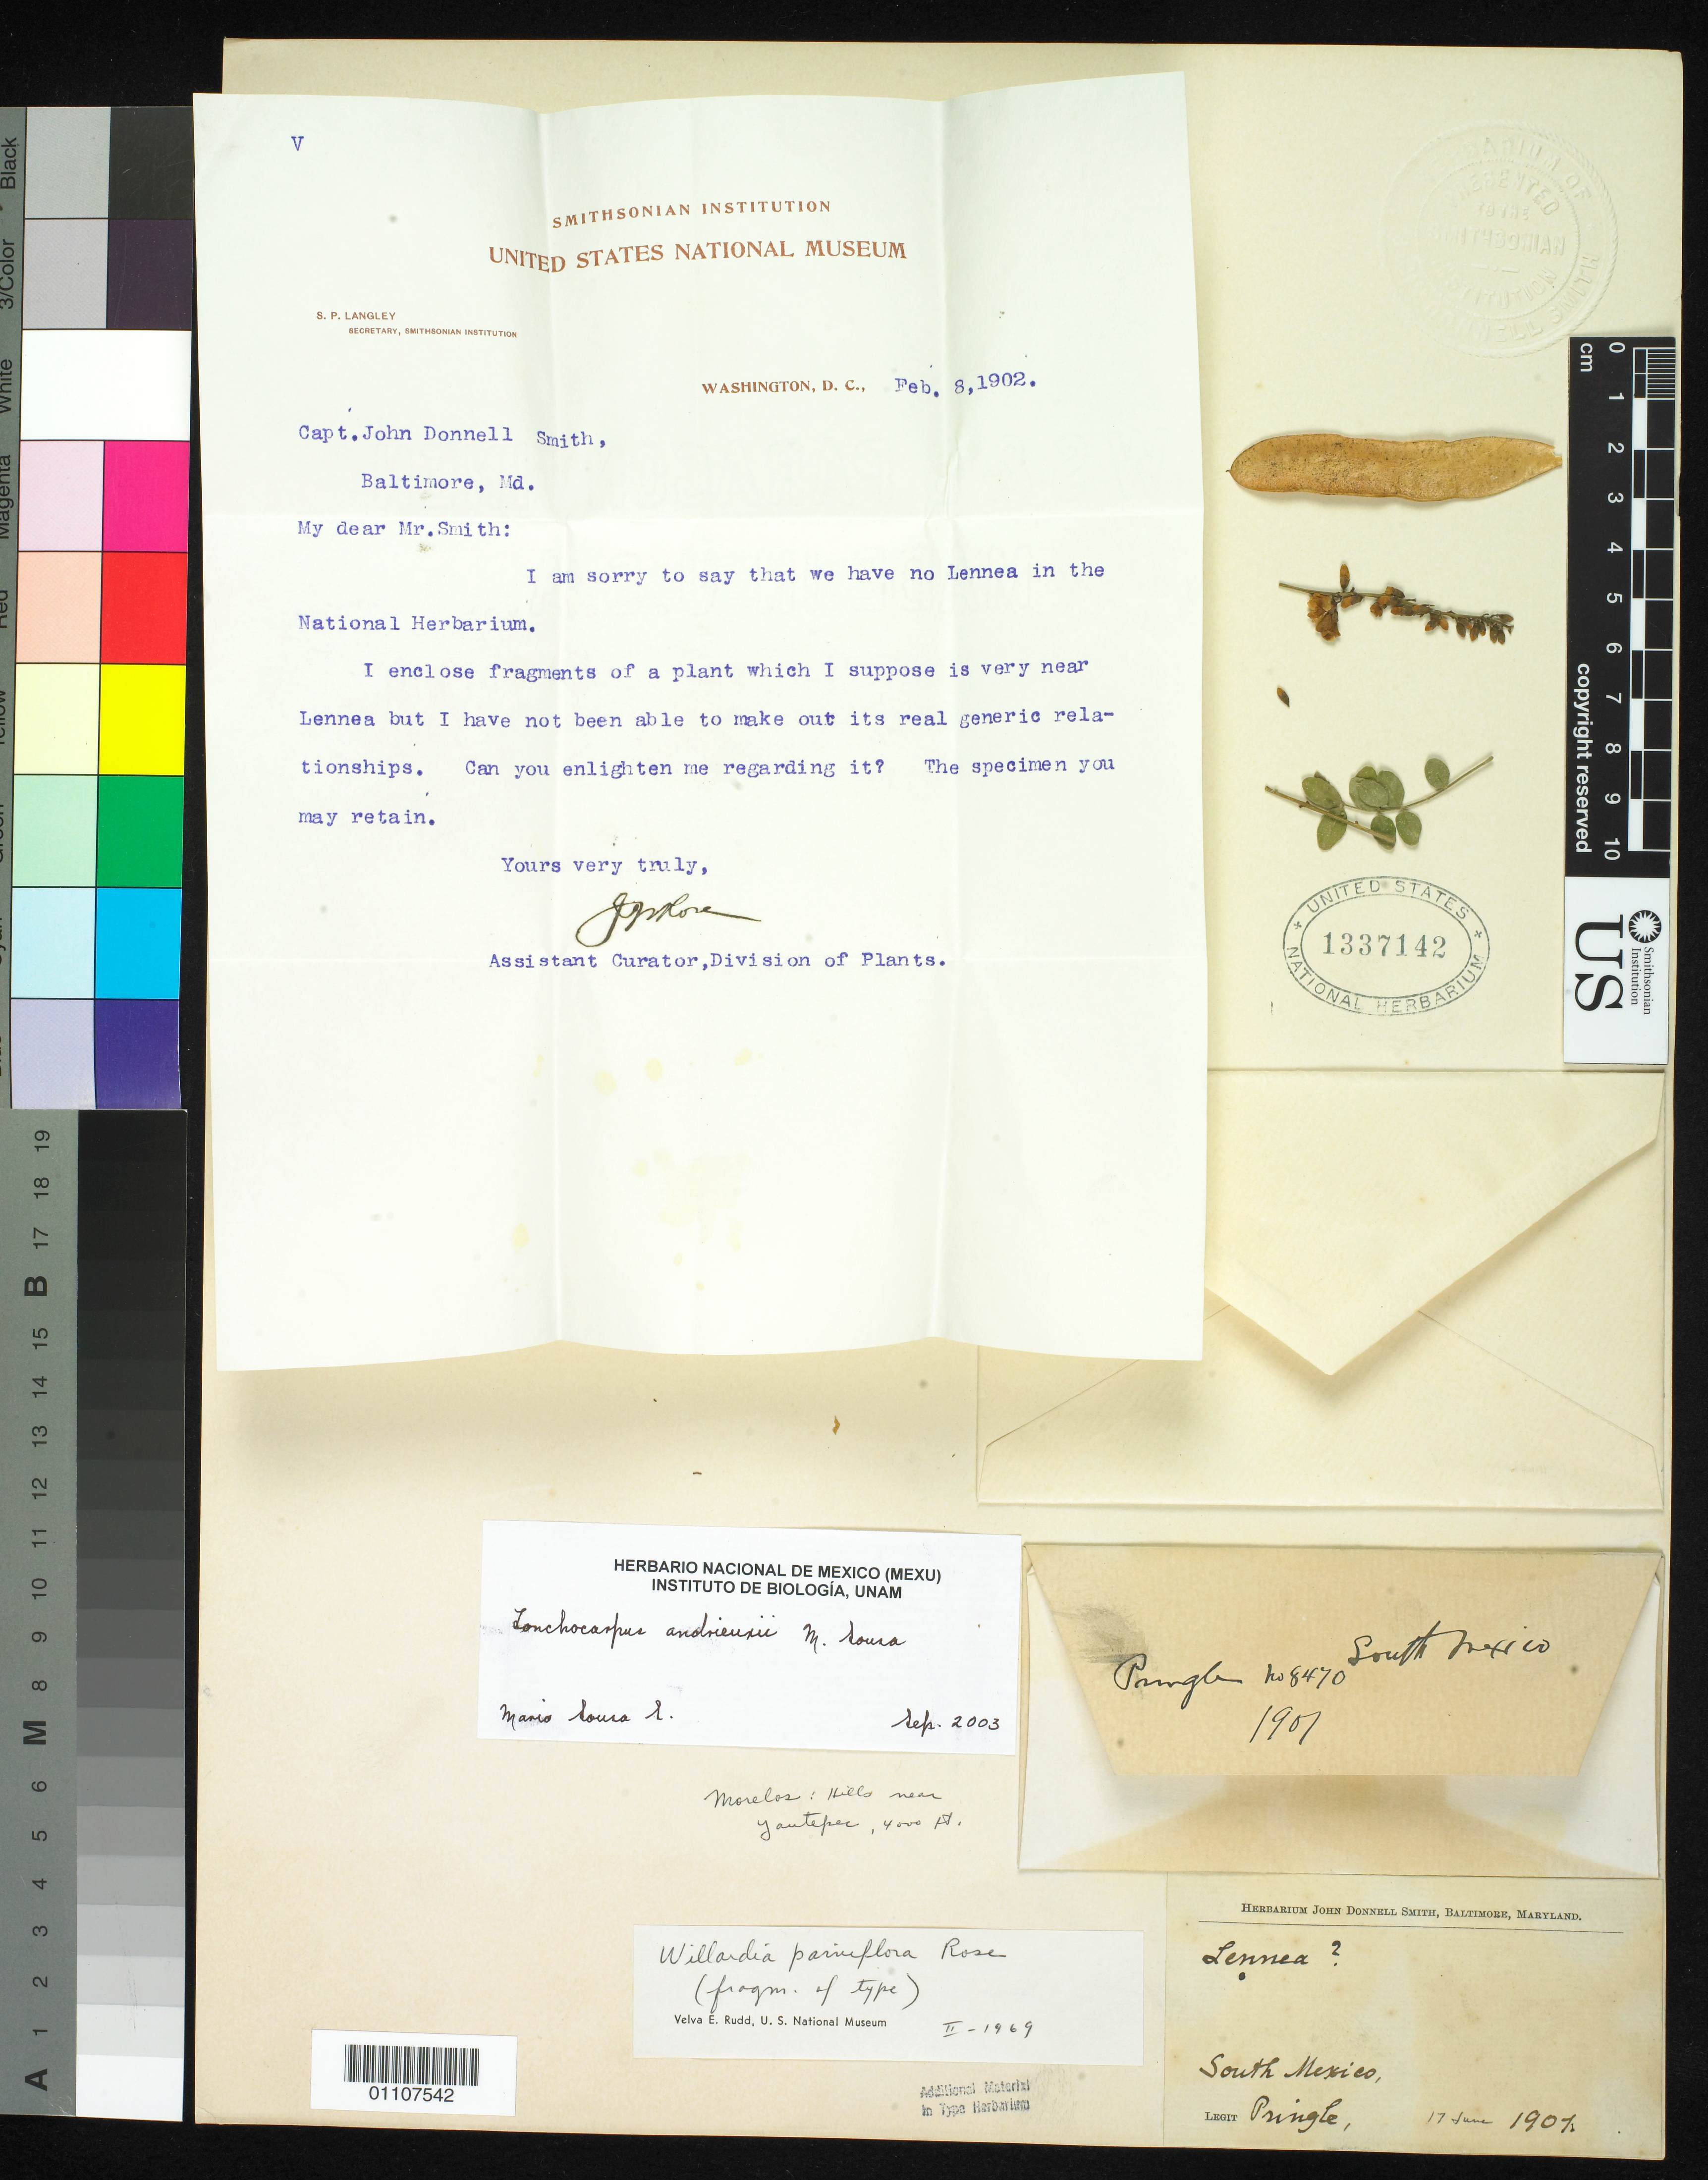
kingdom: Plantae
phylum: Tracheophyta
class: Magnoliopsida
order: Fabales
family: Fabaceae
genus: Willardia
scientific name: Willardia parviflora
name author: Rose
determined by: Rudd, V. E.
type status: Isotype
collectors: C. G. Pringle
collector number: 8470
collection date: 1901-06-17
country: Mexico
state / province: Morelos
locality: Hills near Yautepec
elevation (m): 1219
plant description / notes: Fragments from John Donnell Smith Herbarium.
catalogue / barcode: US 1337142